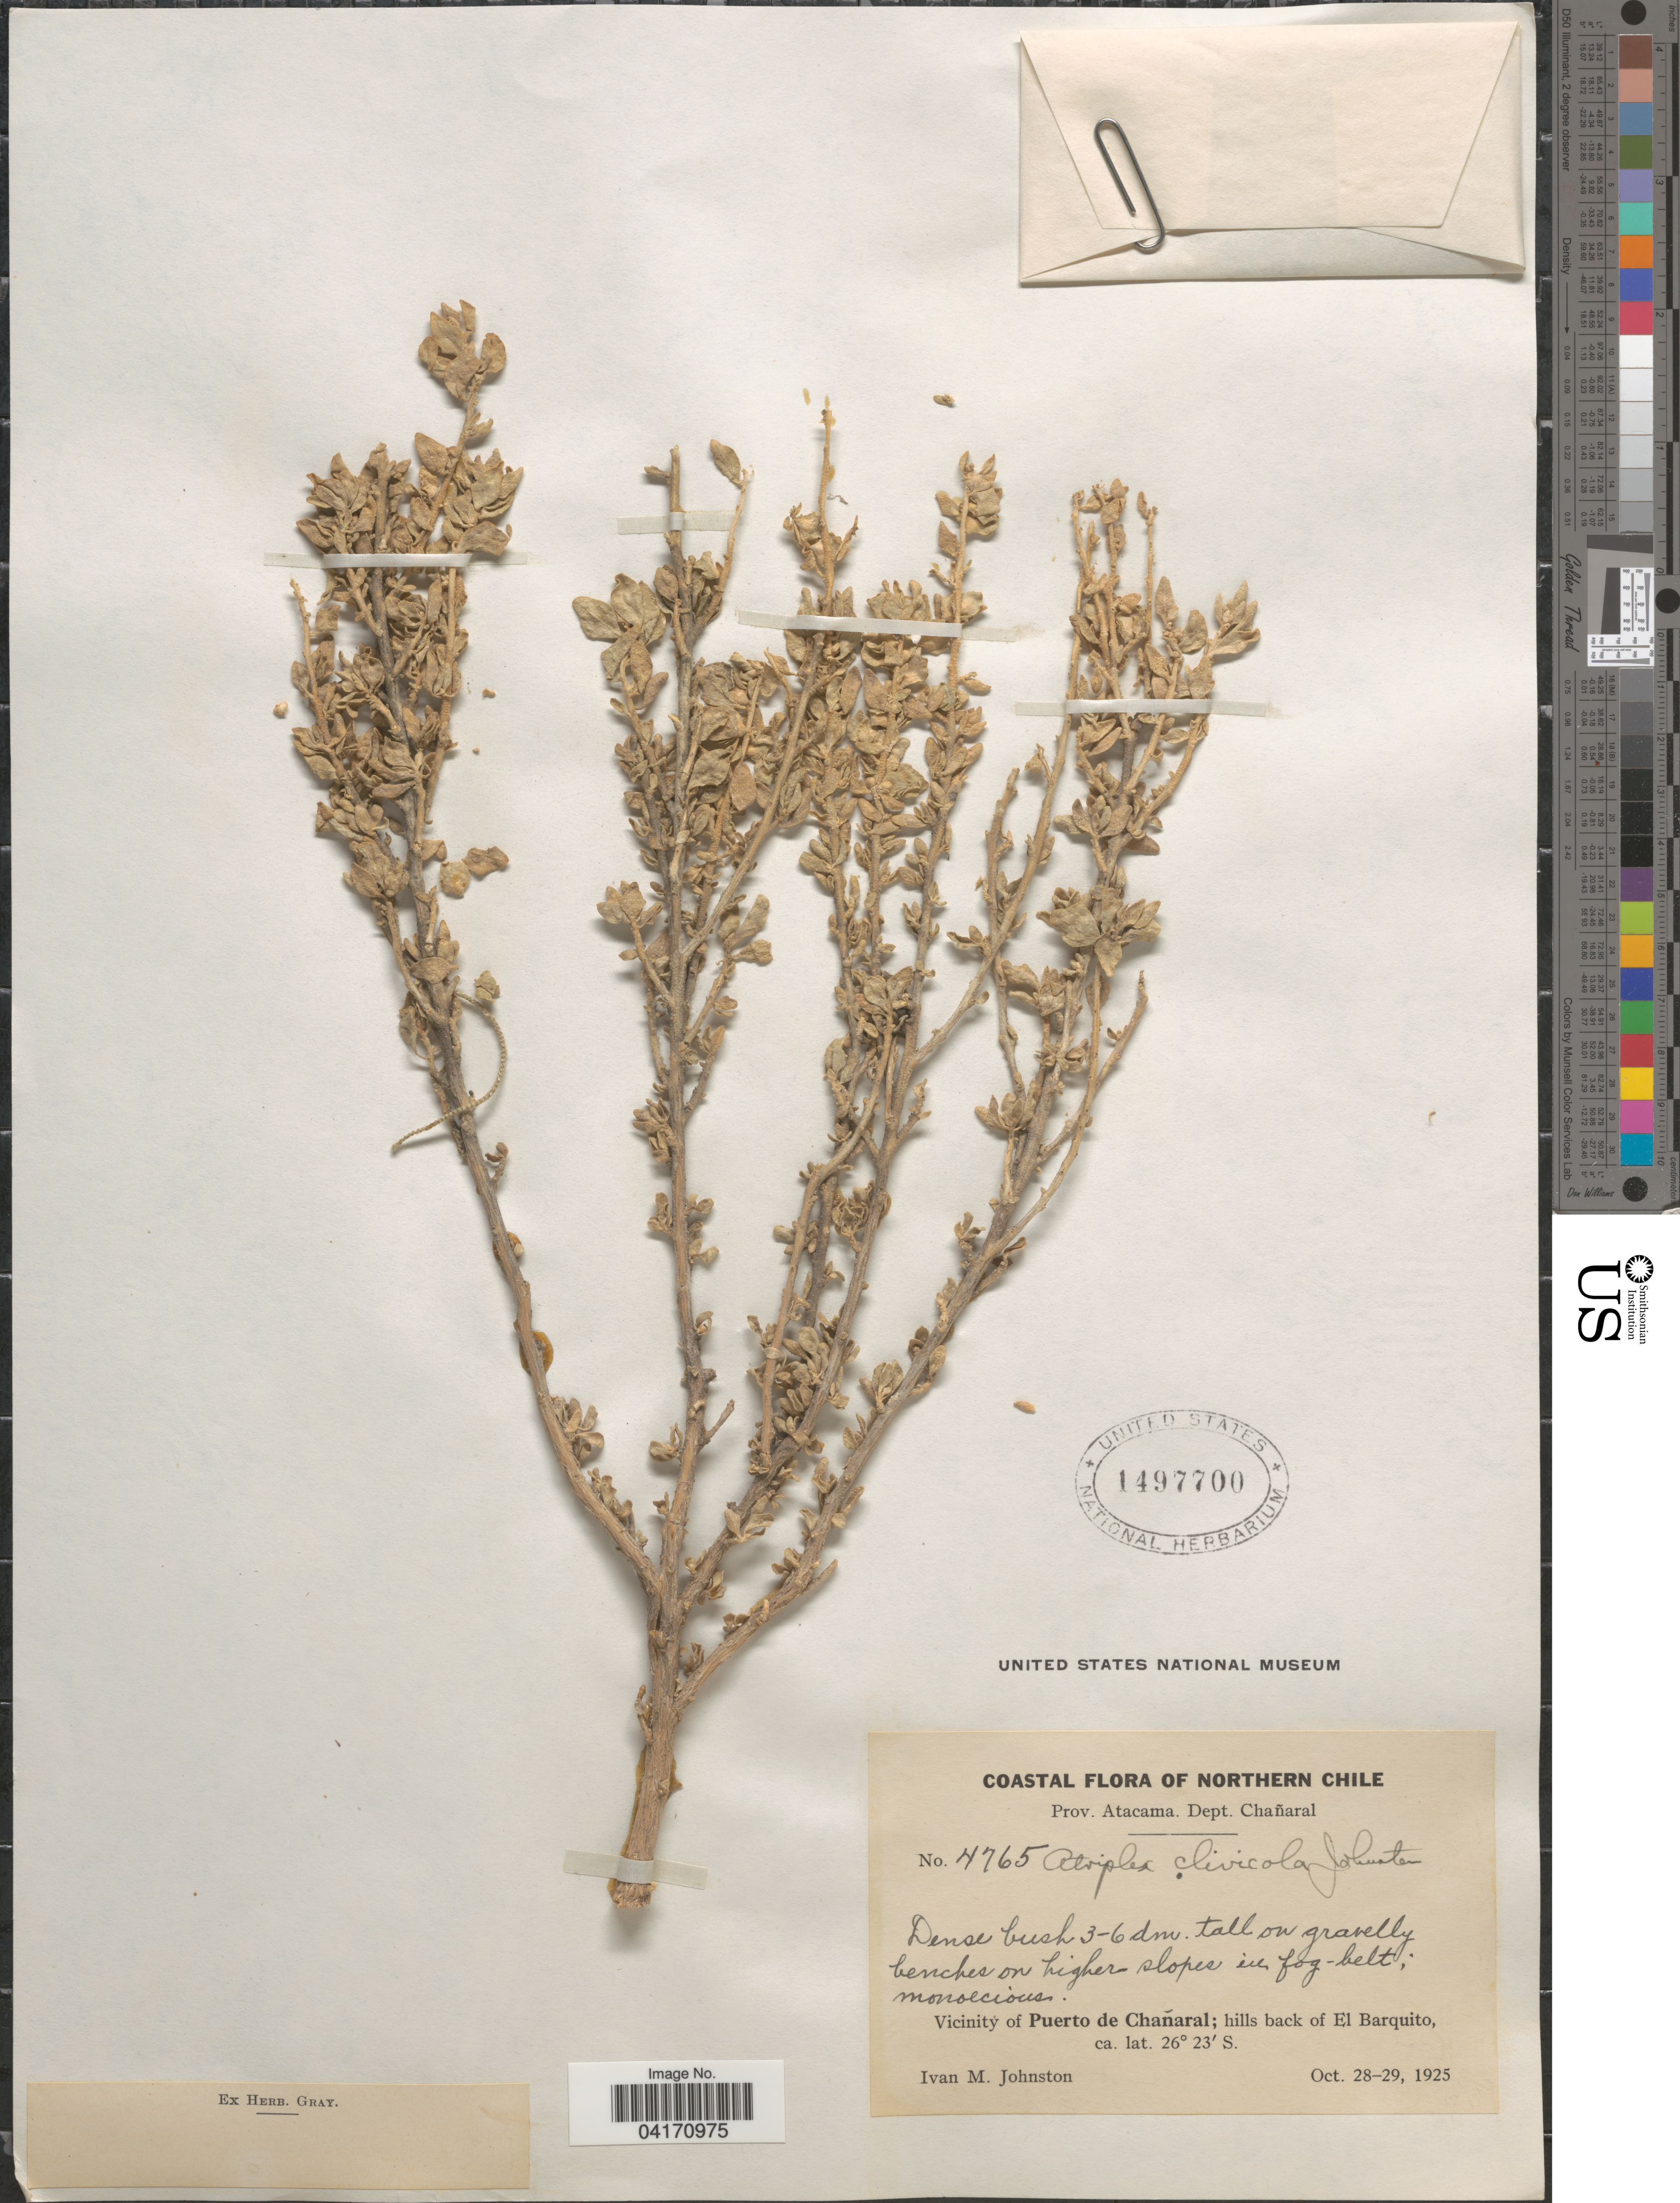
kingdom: Plantae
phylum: Tracheophyta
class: Magnoliopsida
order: Caryophyllales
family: Amaranthaceae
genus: Atriplex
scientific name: Atriplex clivicola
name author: I.M. Johnst.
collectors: I.M. Johnston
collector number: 4765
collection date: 1925-10-28/1925-10-29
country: Chile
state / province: Atacama (III)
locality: Dept. Chañaral. Vicinity of Puerto de Chañaral; hills back of El Barquito.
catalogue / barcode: US 1497700